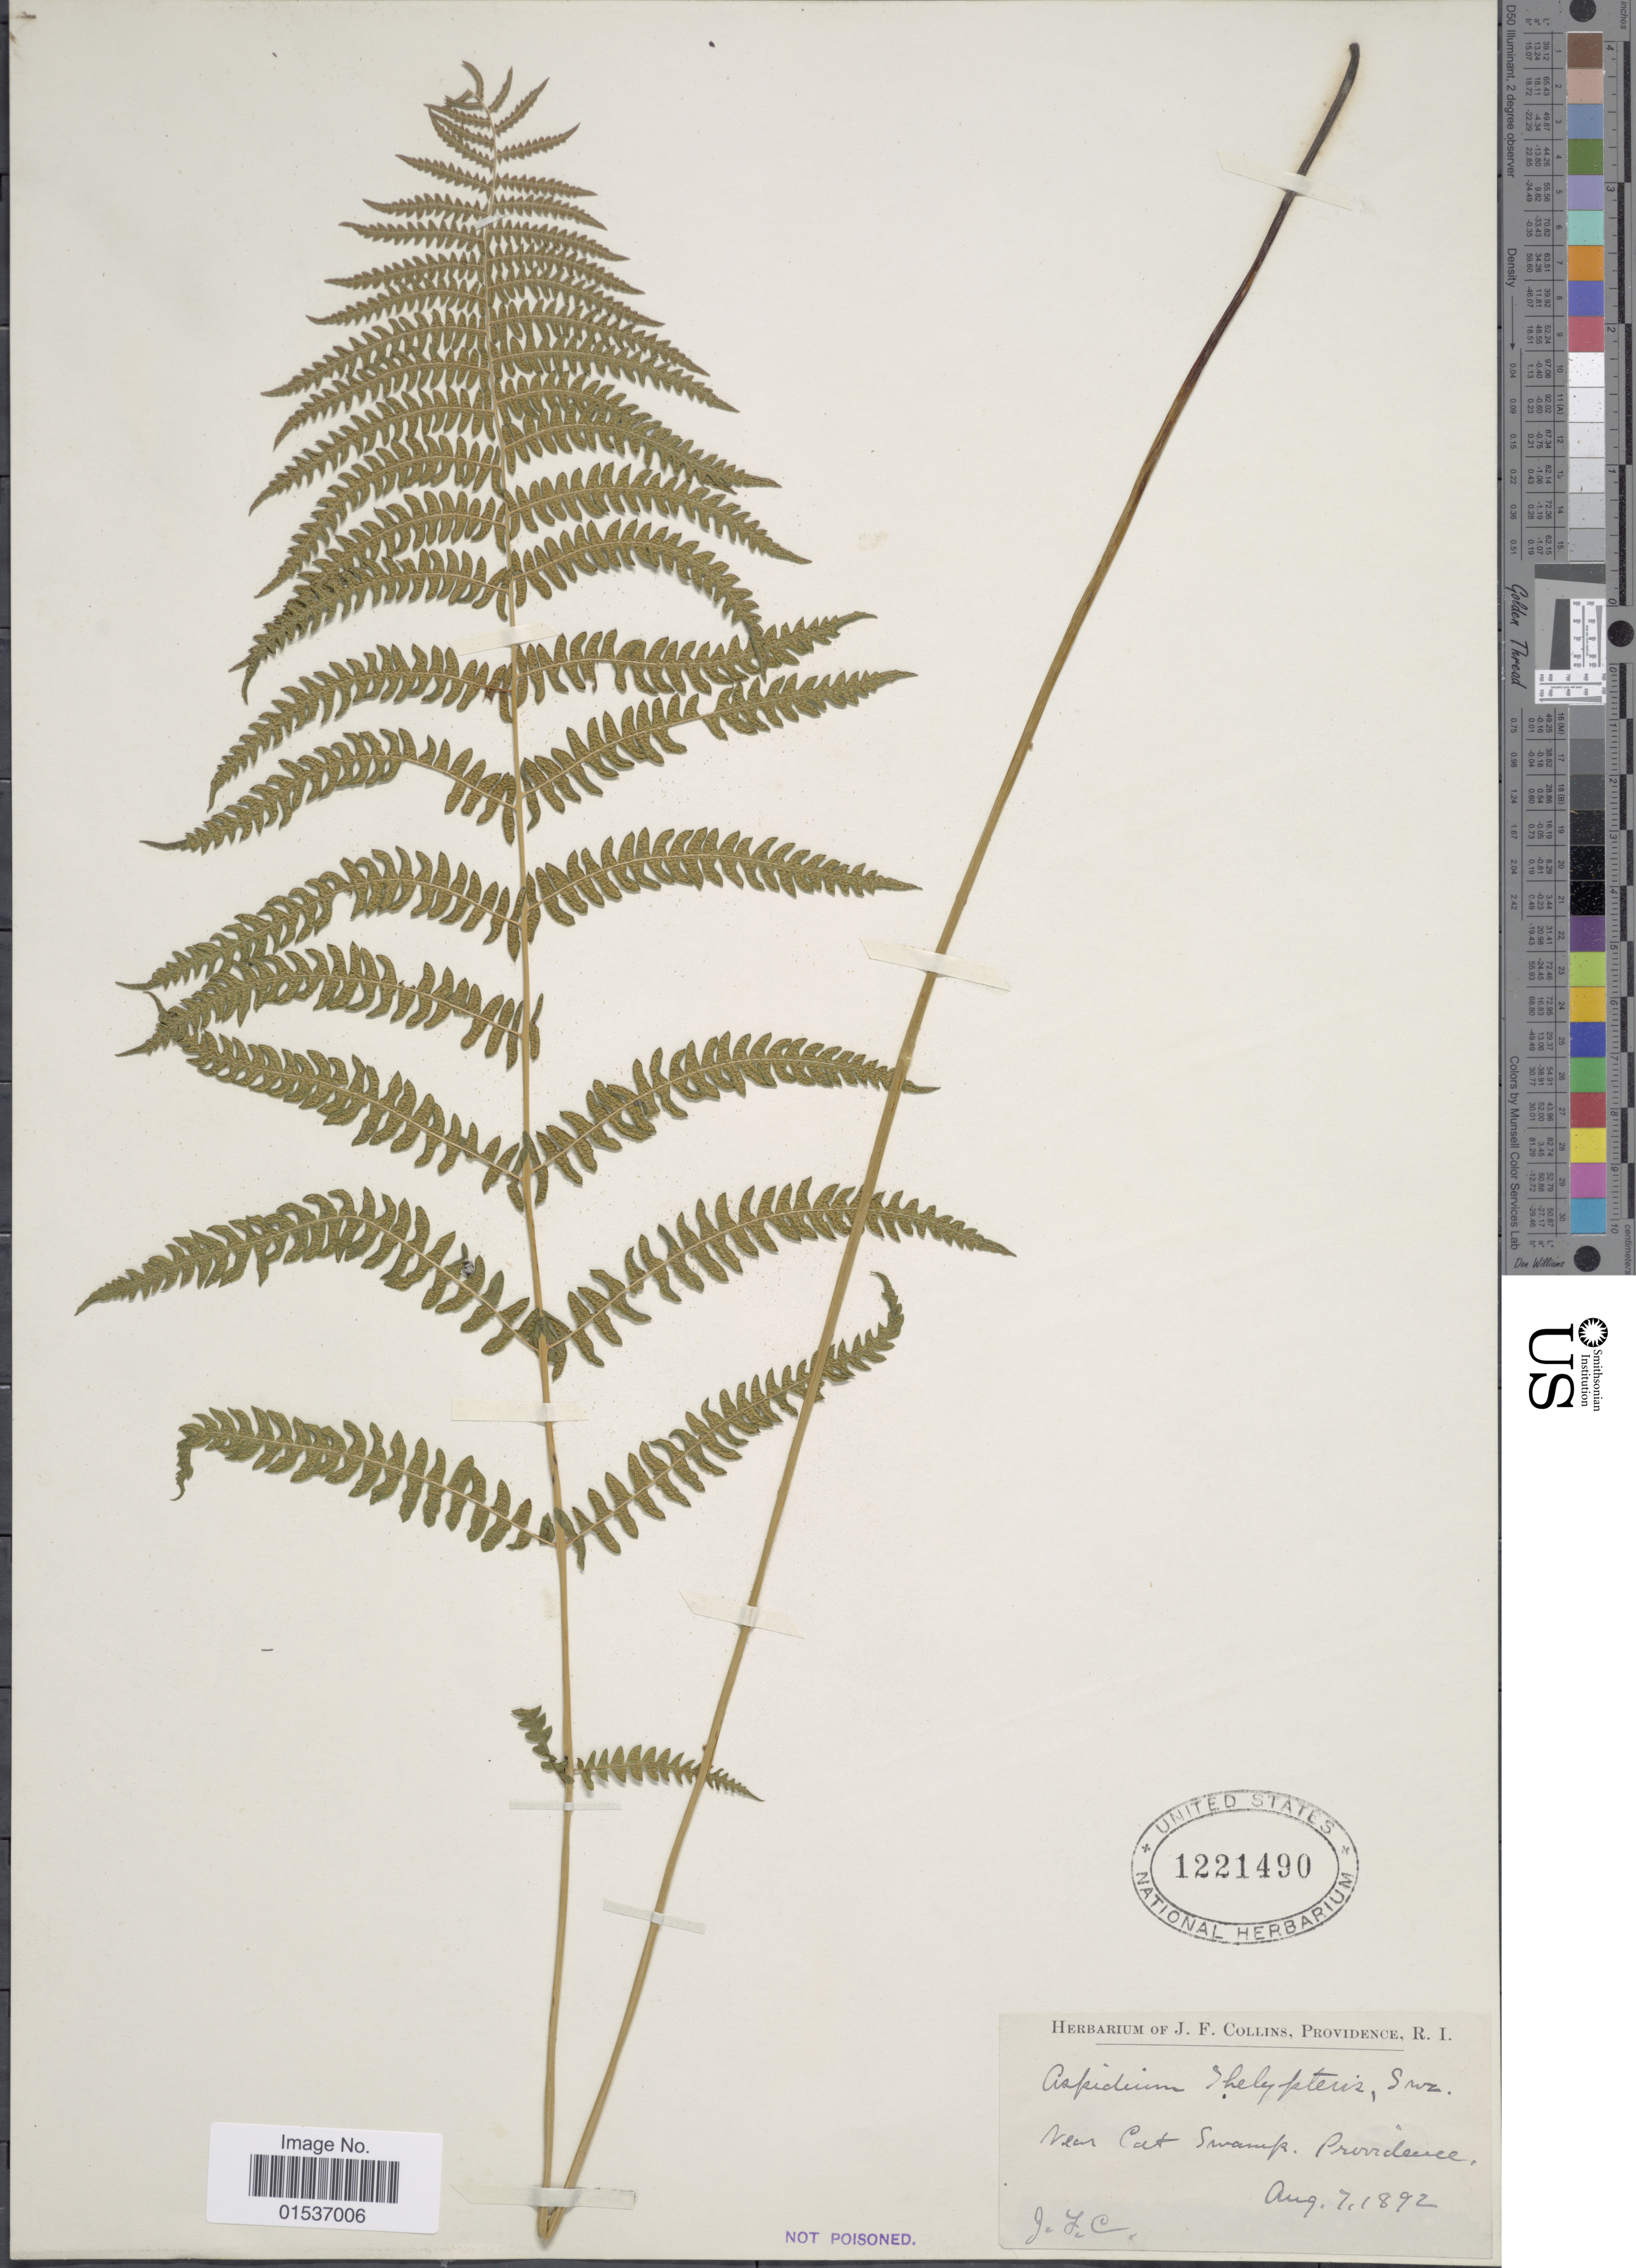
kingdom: Plantae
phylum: Tracheophyta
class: Polypodiopsida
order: Polypodiales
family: Thelypteridaceae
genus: Thelypteris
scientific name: Thelypteris palustris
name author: (Salisb.) Schott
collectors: J. Collins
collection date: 1892-08-07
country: United States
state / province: Rhode Island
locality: Near Cat Swamp Providence.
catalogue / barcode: US 1221490